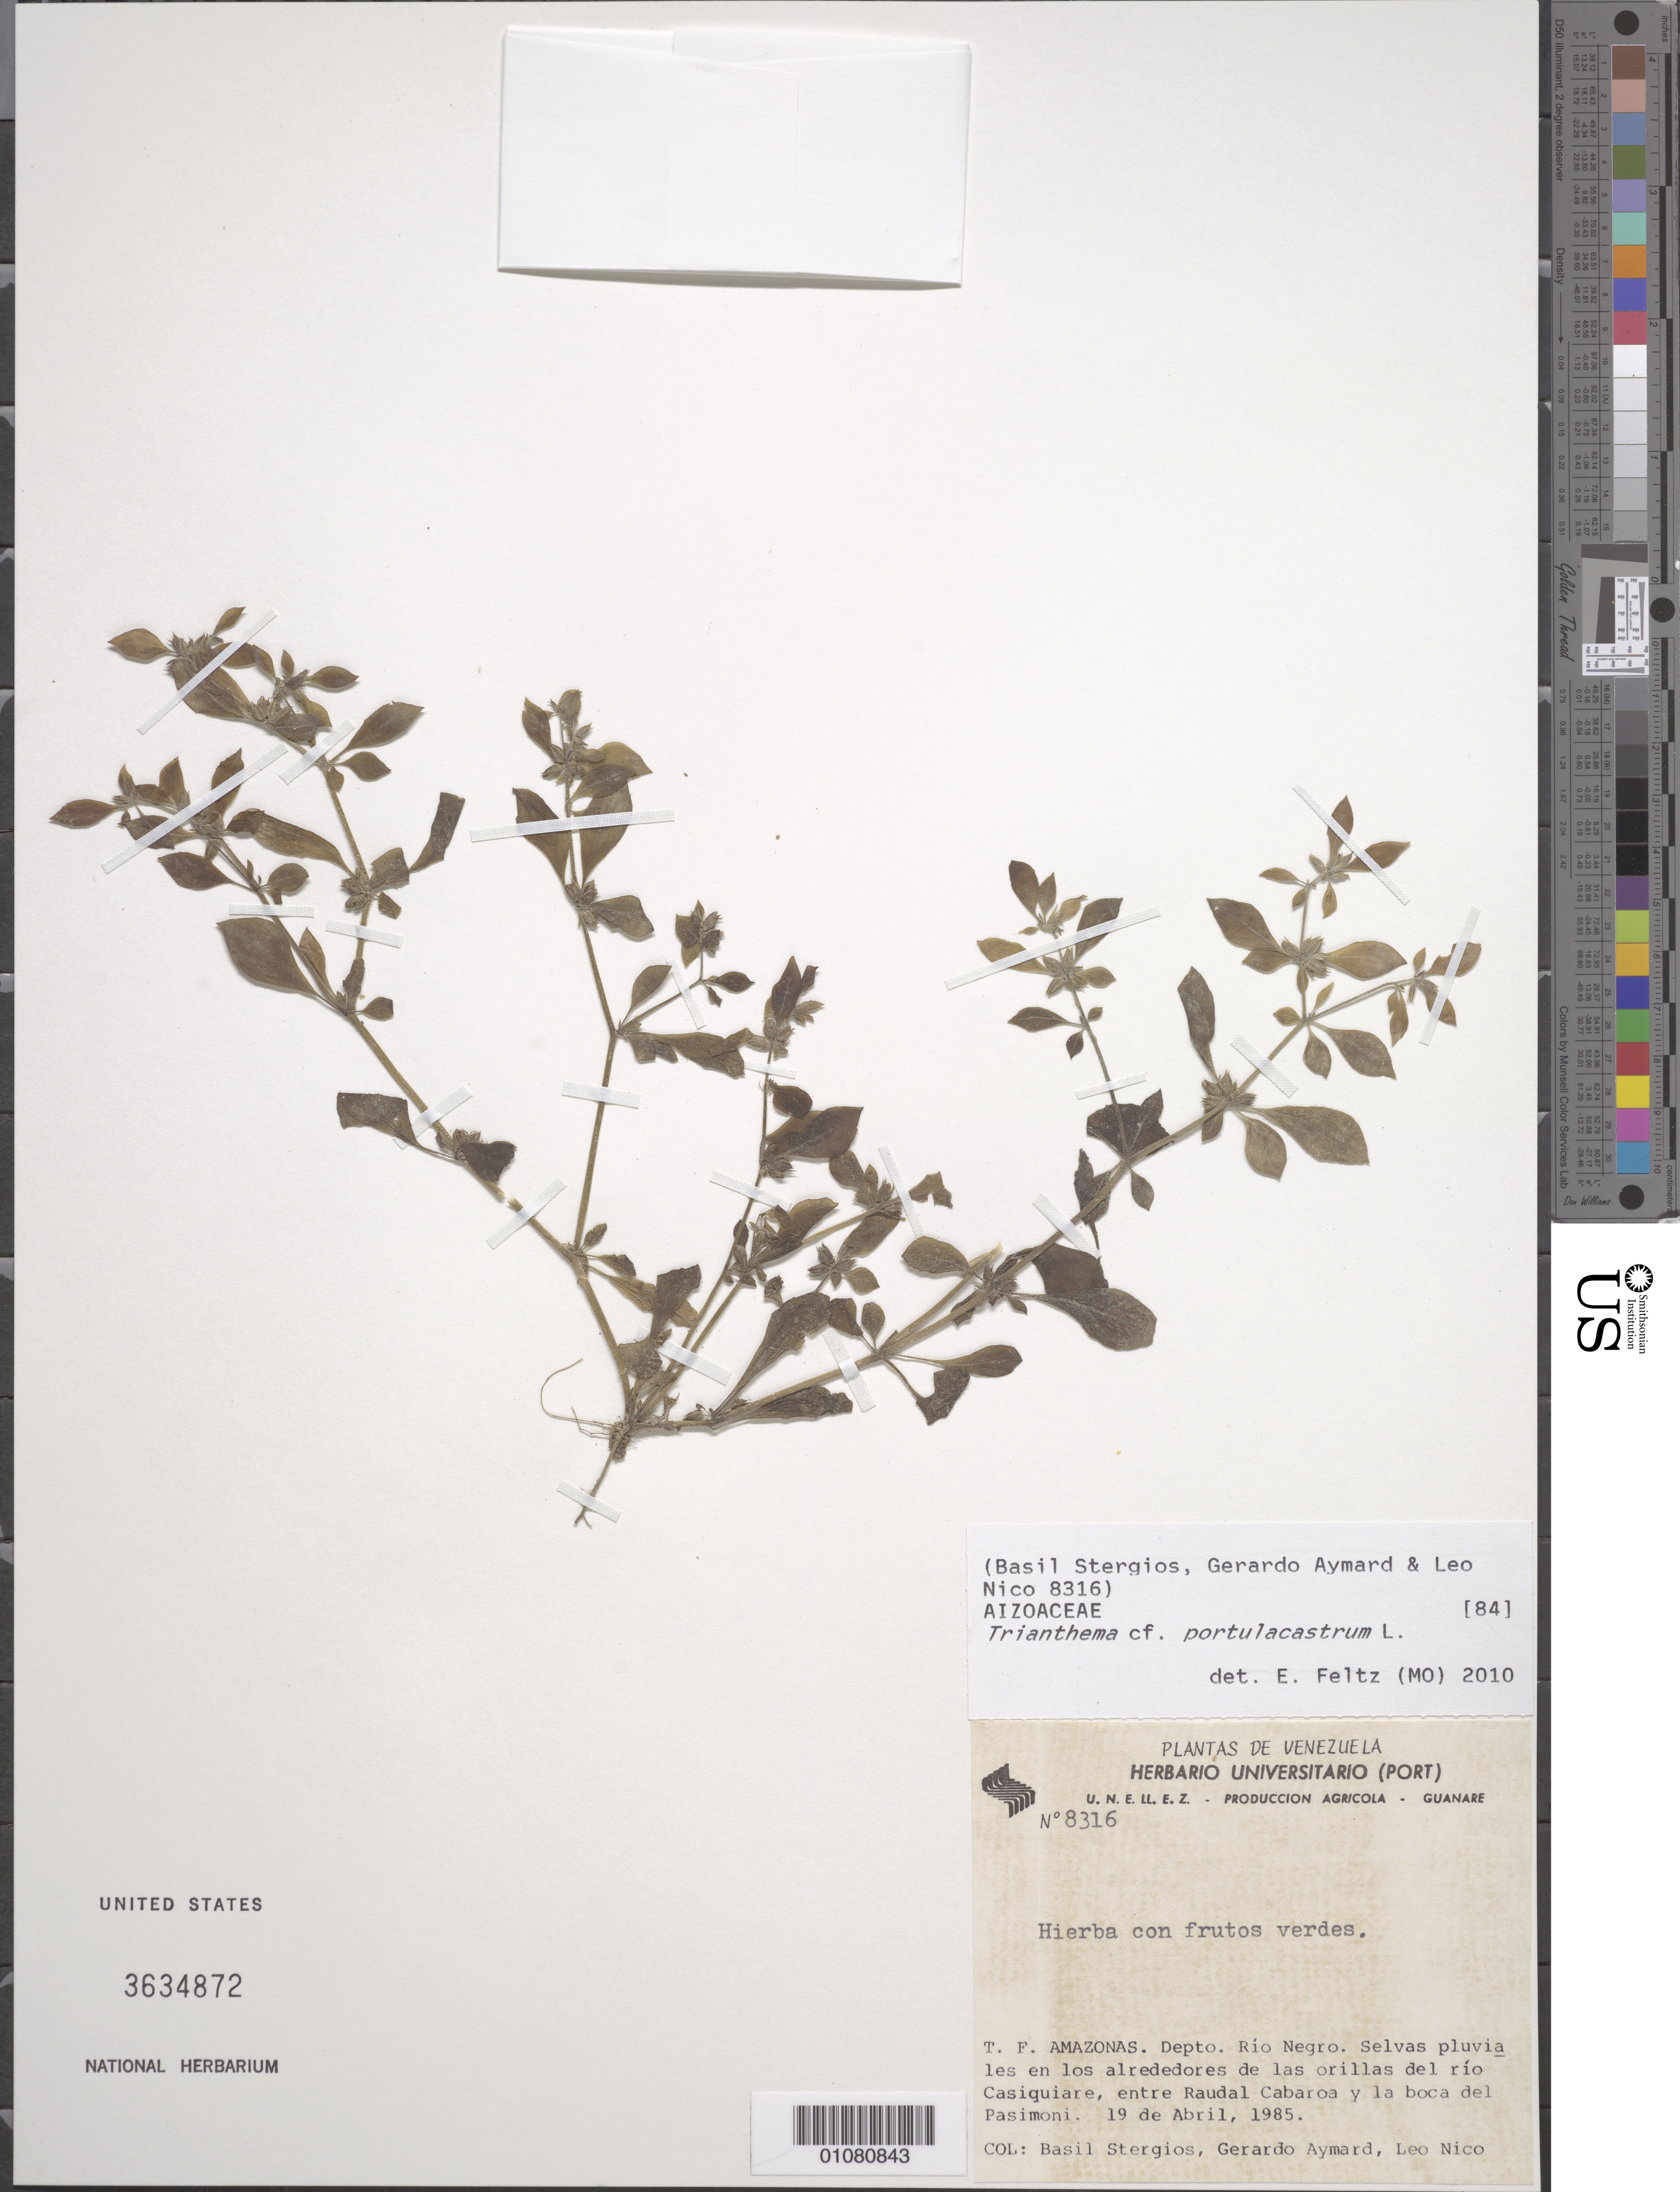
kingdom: Plantae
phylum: Tracheophyta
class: Magnoliopsida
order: Caryophyllales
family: Aizoaceae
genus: Trianthema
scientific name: Trianthema portulacastrum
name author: L.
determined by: Feltz, E.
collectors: B. G. Stergios, P. Stergios, G. A. Aymard & L. Nico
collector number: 8316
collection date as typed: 19-Apr-85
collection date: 1985-04-19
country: Venezuela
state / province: Amazonas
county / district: Río Negro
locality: Río Casiquiare, entre Raudal Cabaroa y la boca del Pasimoni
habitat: Selvas pluviales en los alrededores de las orillas de rio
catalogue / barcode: US 3634872